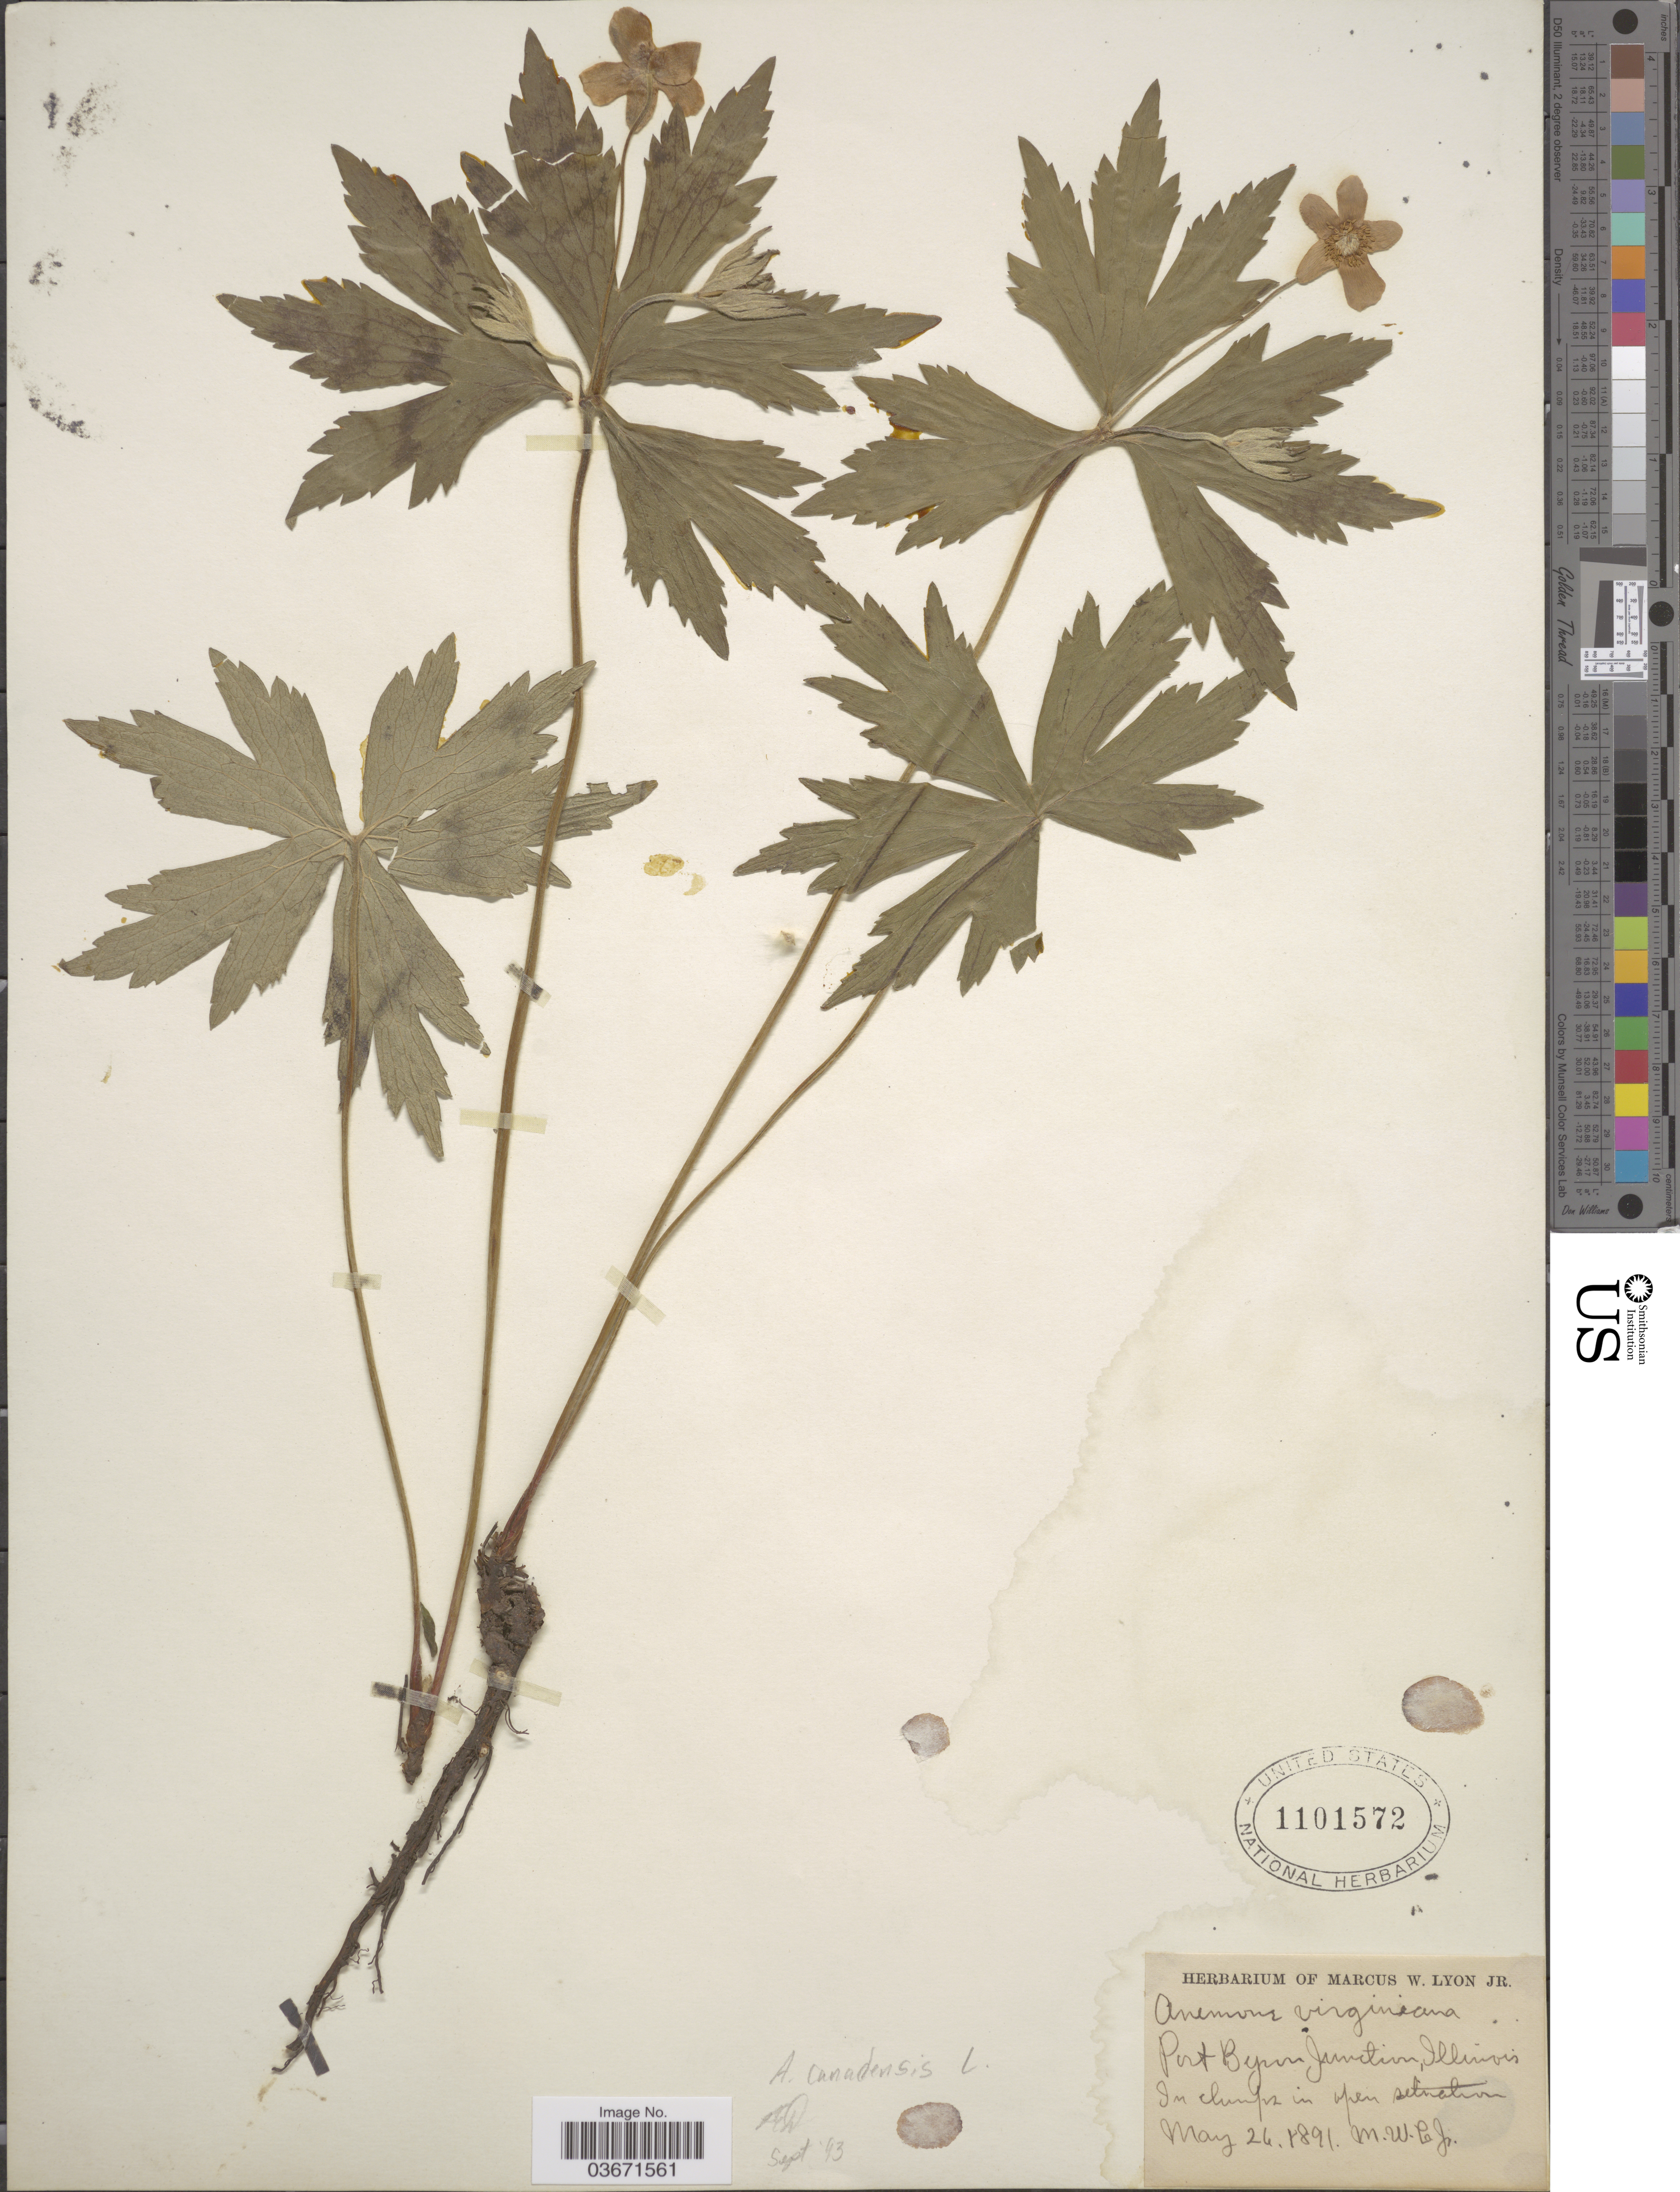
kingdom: Plantae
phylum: Tracheophyta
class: Magnoliopsida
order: Ranunculales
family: Ranunculaceae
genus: Anemone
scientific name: Anemone canadensis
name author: L.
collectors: M. W. Lyon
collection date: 1891-05-26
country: United States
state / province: Illinois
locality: Port Byron Junction.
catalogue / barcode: US 1101572